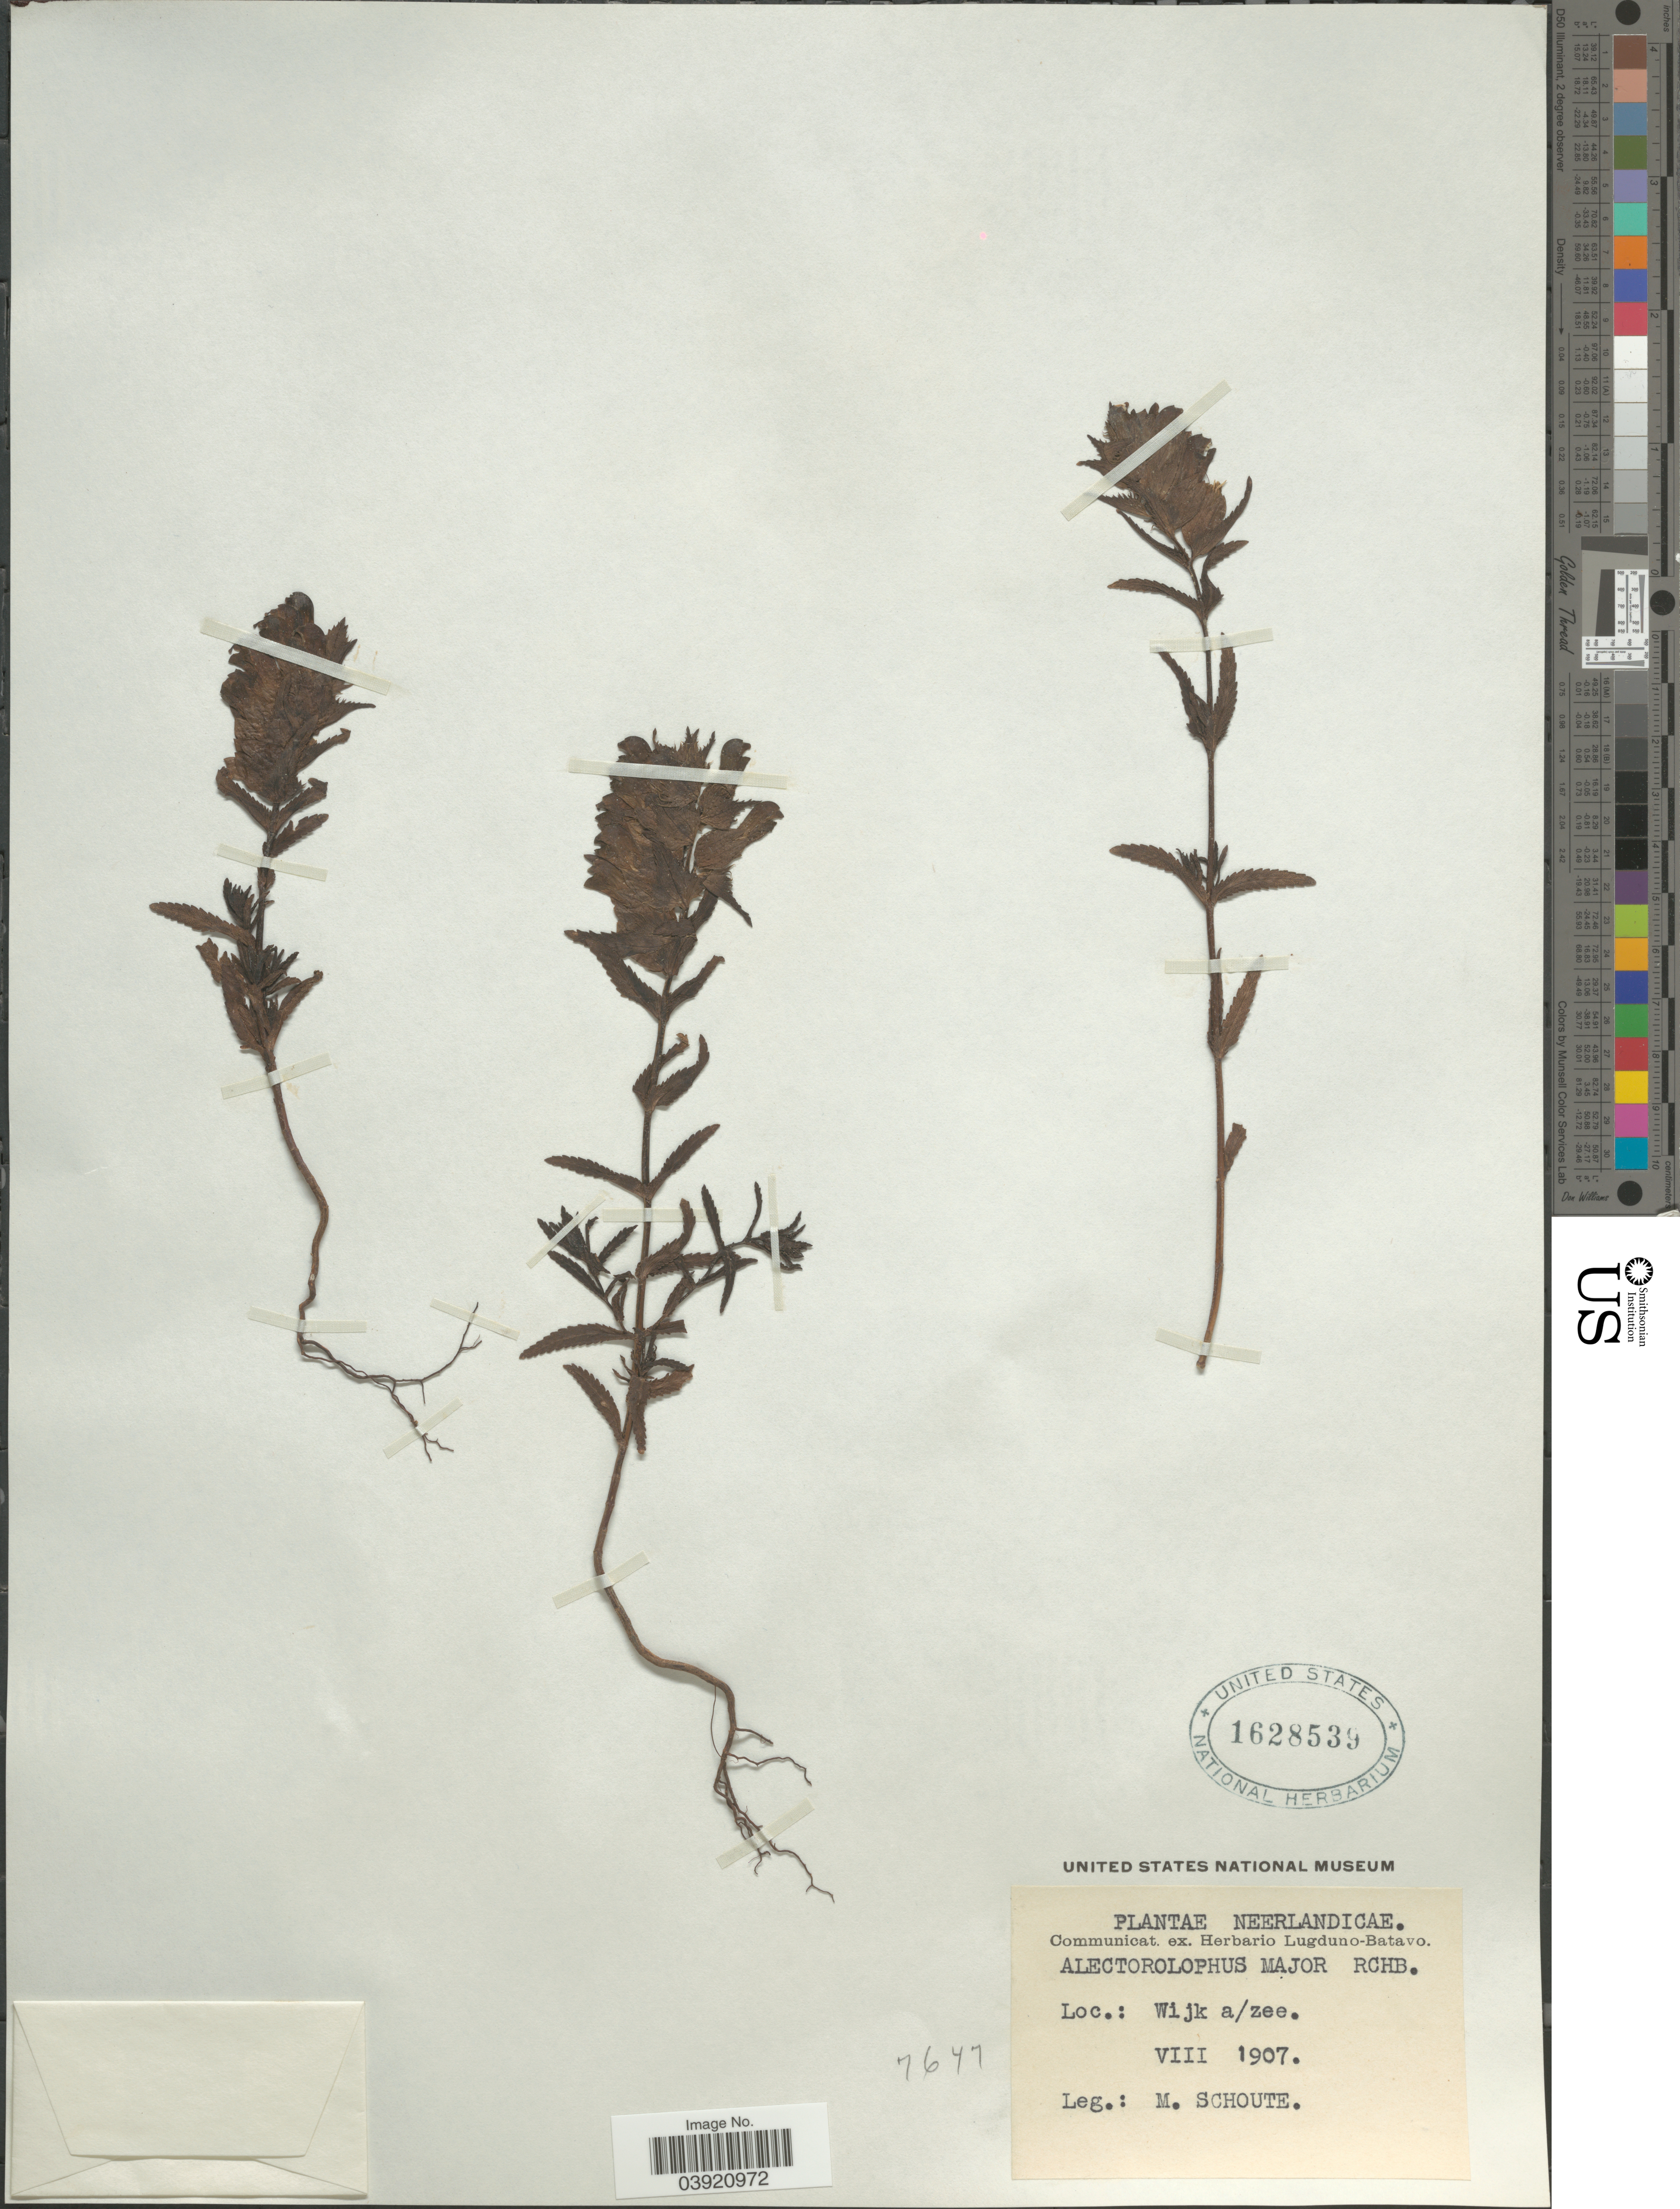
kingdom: Plantae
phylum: Tracheophyta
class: Magnoliopsida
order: Lamiales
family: Orobanchaceae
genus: Rhinanthus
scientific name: Rhinanthus major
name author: L.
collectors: M. Schoute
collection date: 1907-08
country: Netherlands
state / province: Noord Holland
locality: Neerlandicae. Wijk a/zee.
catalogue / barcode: US 1628539